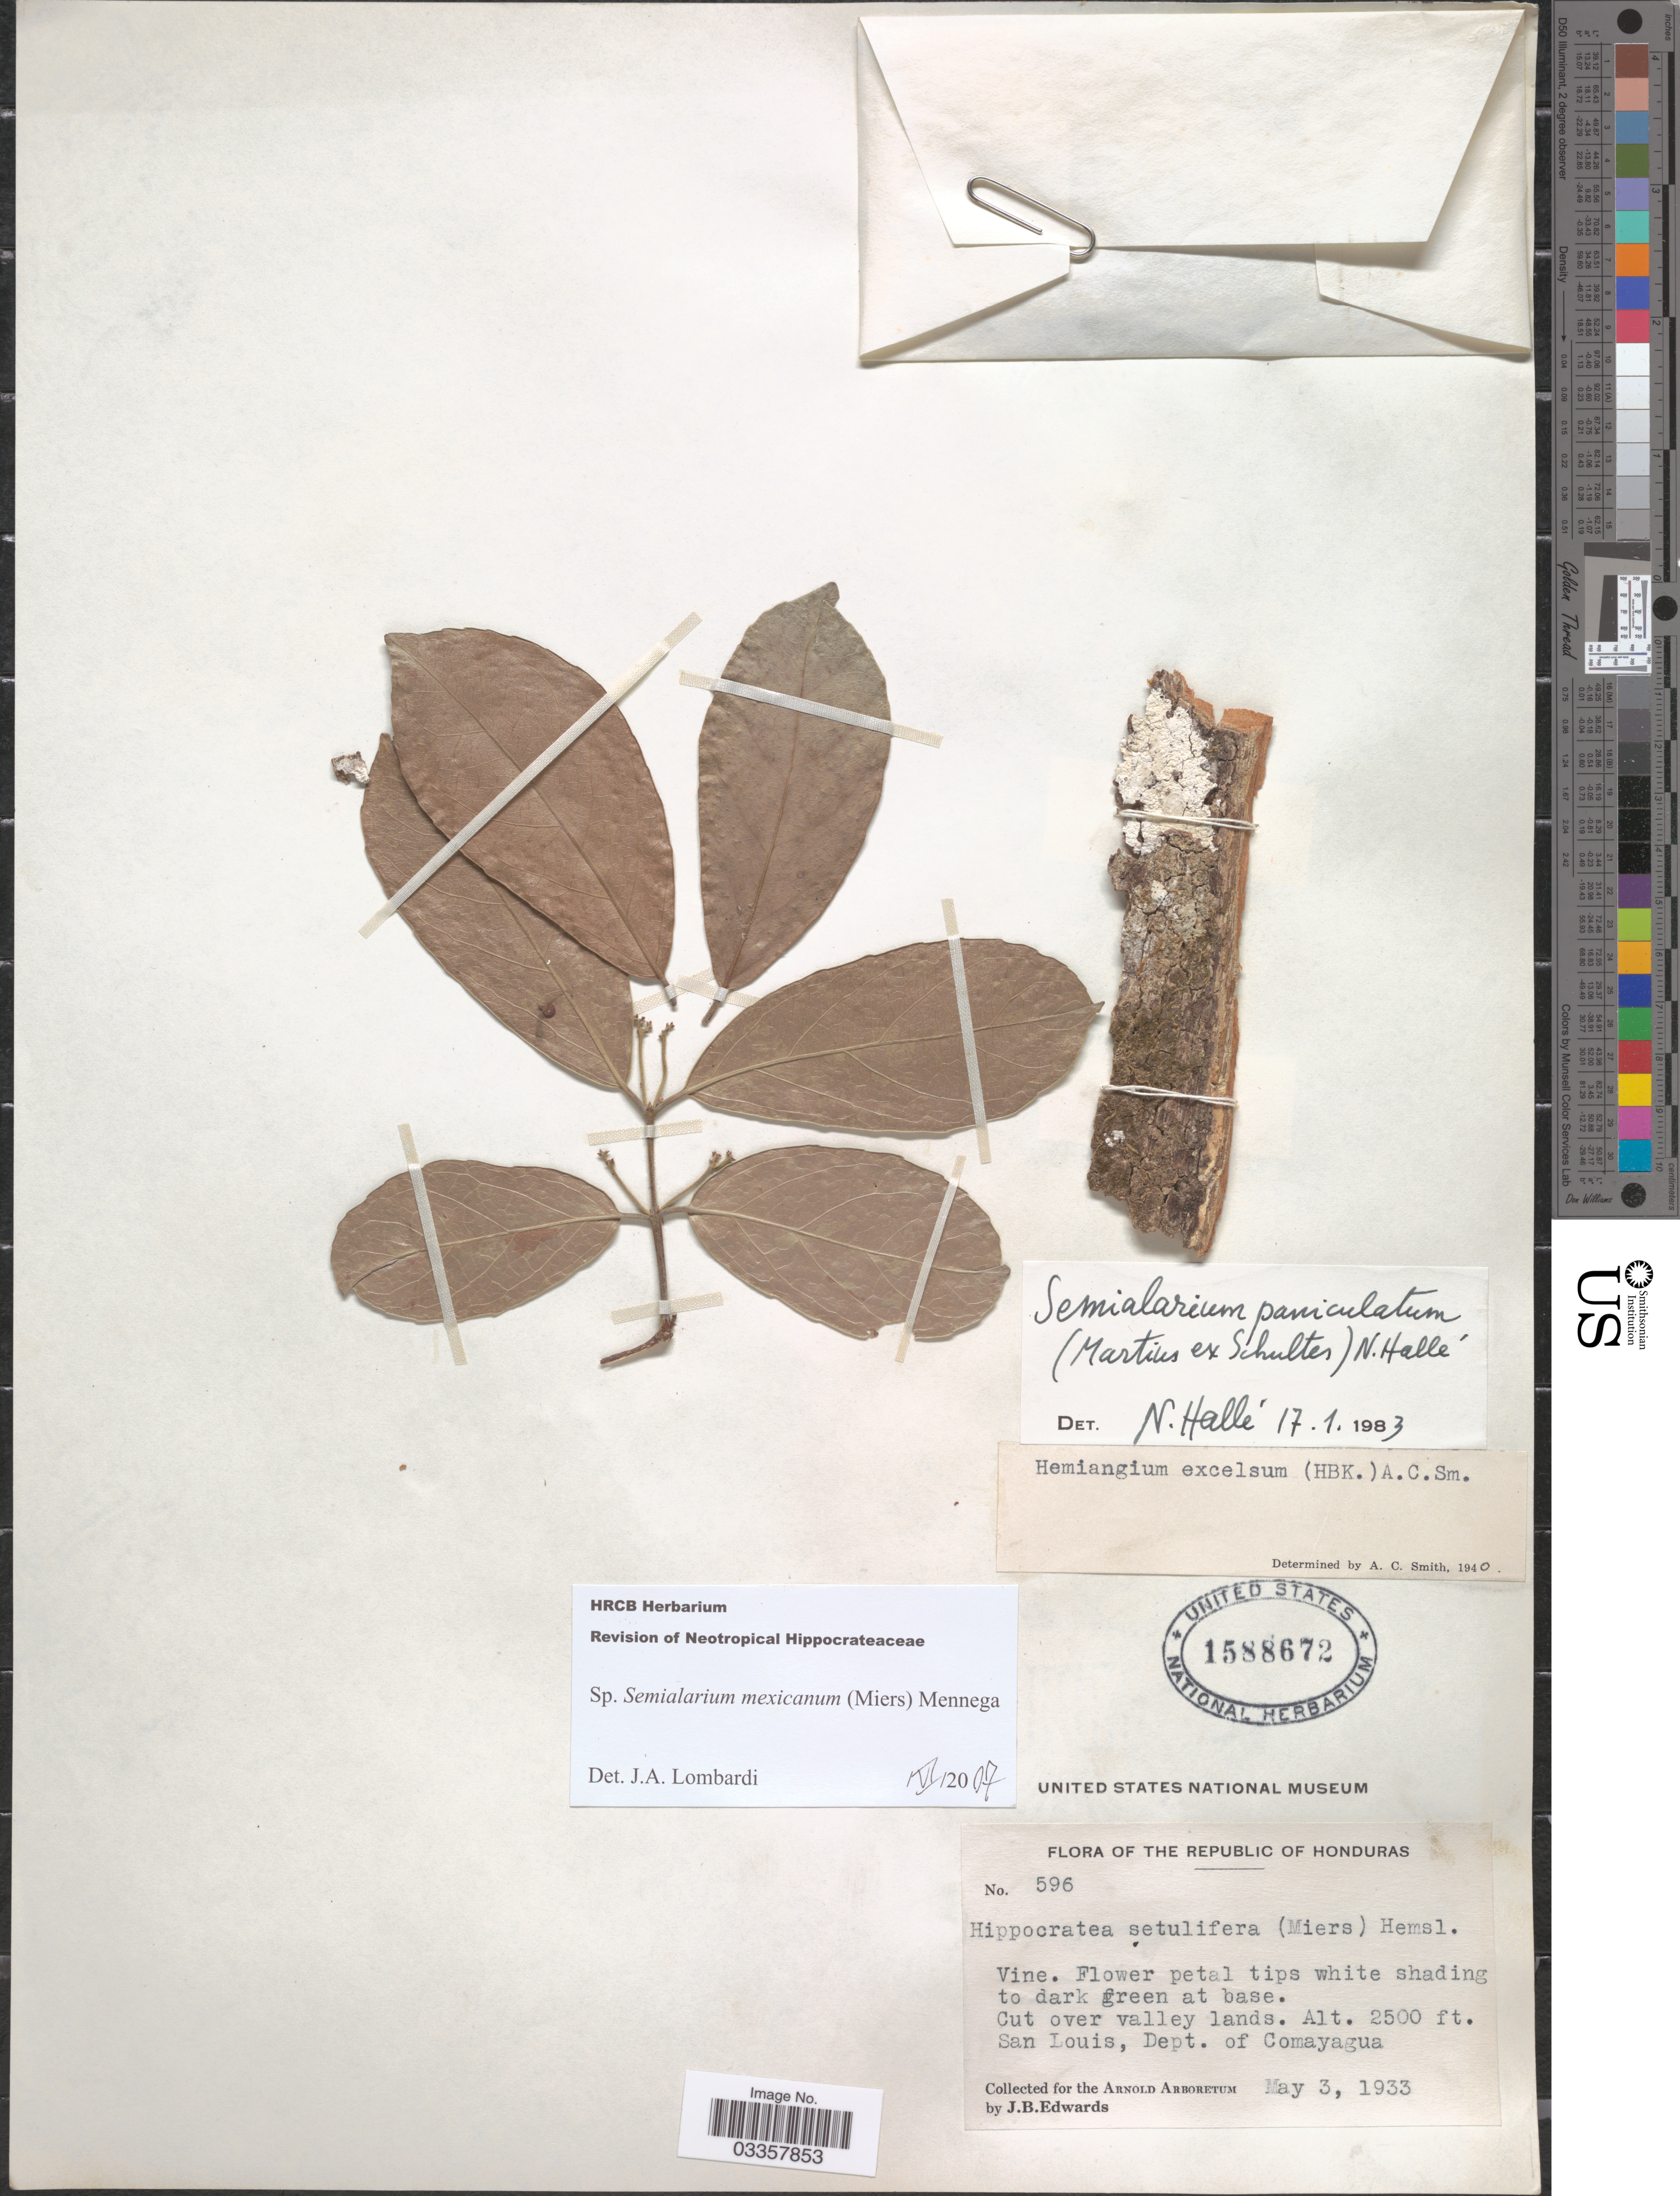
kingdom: Plantae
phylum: Tracheophyta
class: Magnoliopsida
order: Celastrales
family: Celastraceae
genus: Semialarium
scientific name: Semialarium mexicanum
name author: (Miers) Mennega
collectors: J. B. Edwards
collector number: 596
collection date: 1933-05-03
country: Honduras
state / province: Comayagua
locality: Cut over valley lands. San Louis, Dept. of Comayagua.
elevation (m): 762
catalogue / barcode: US 1588672